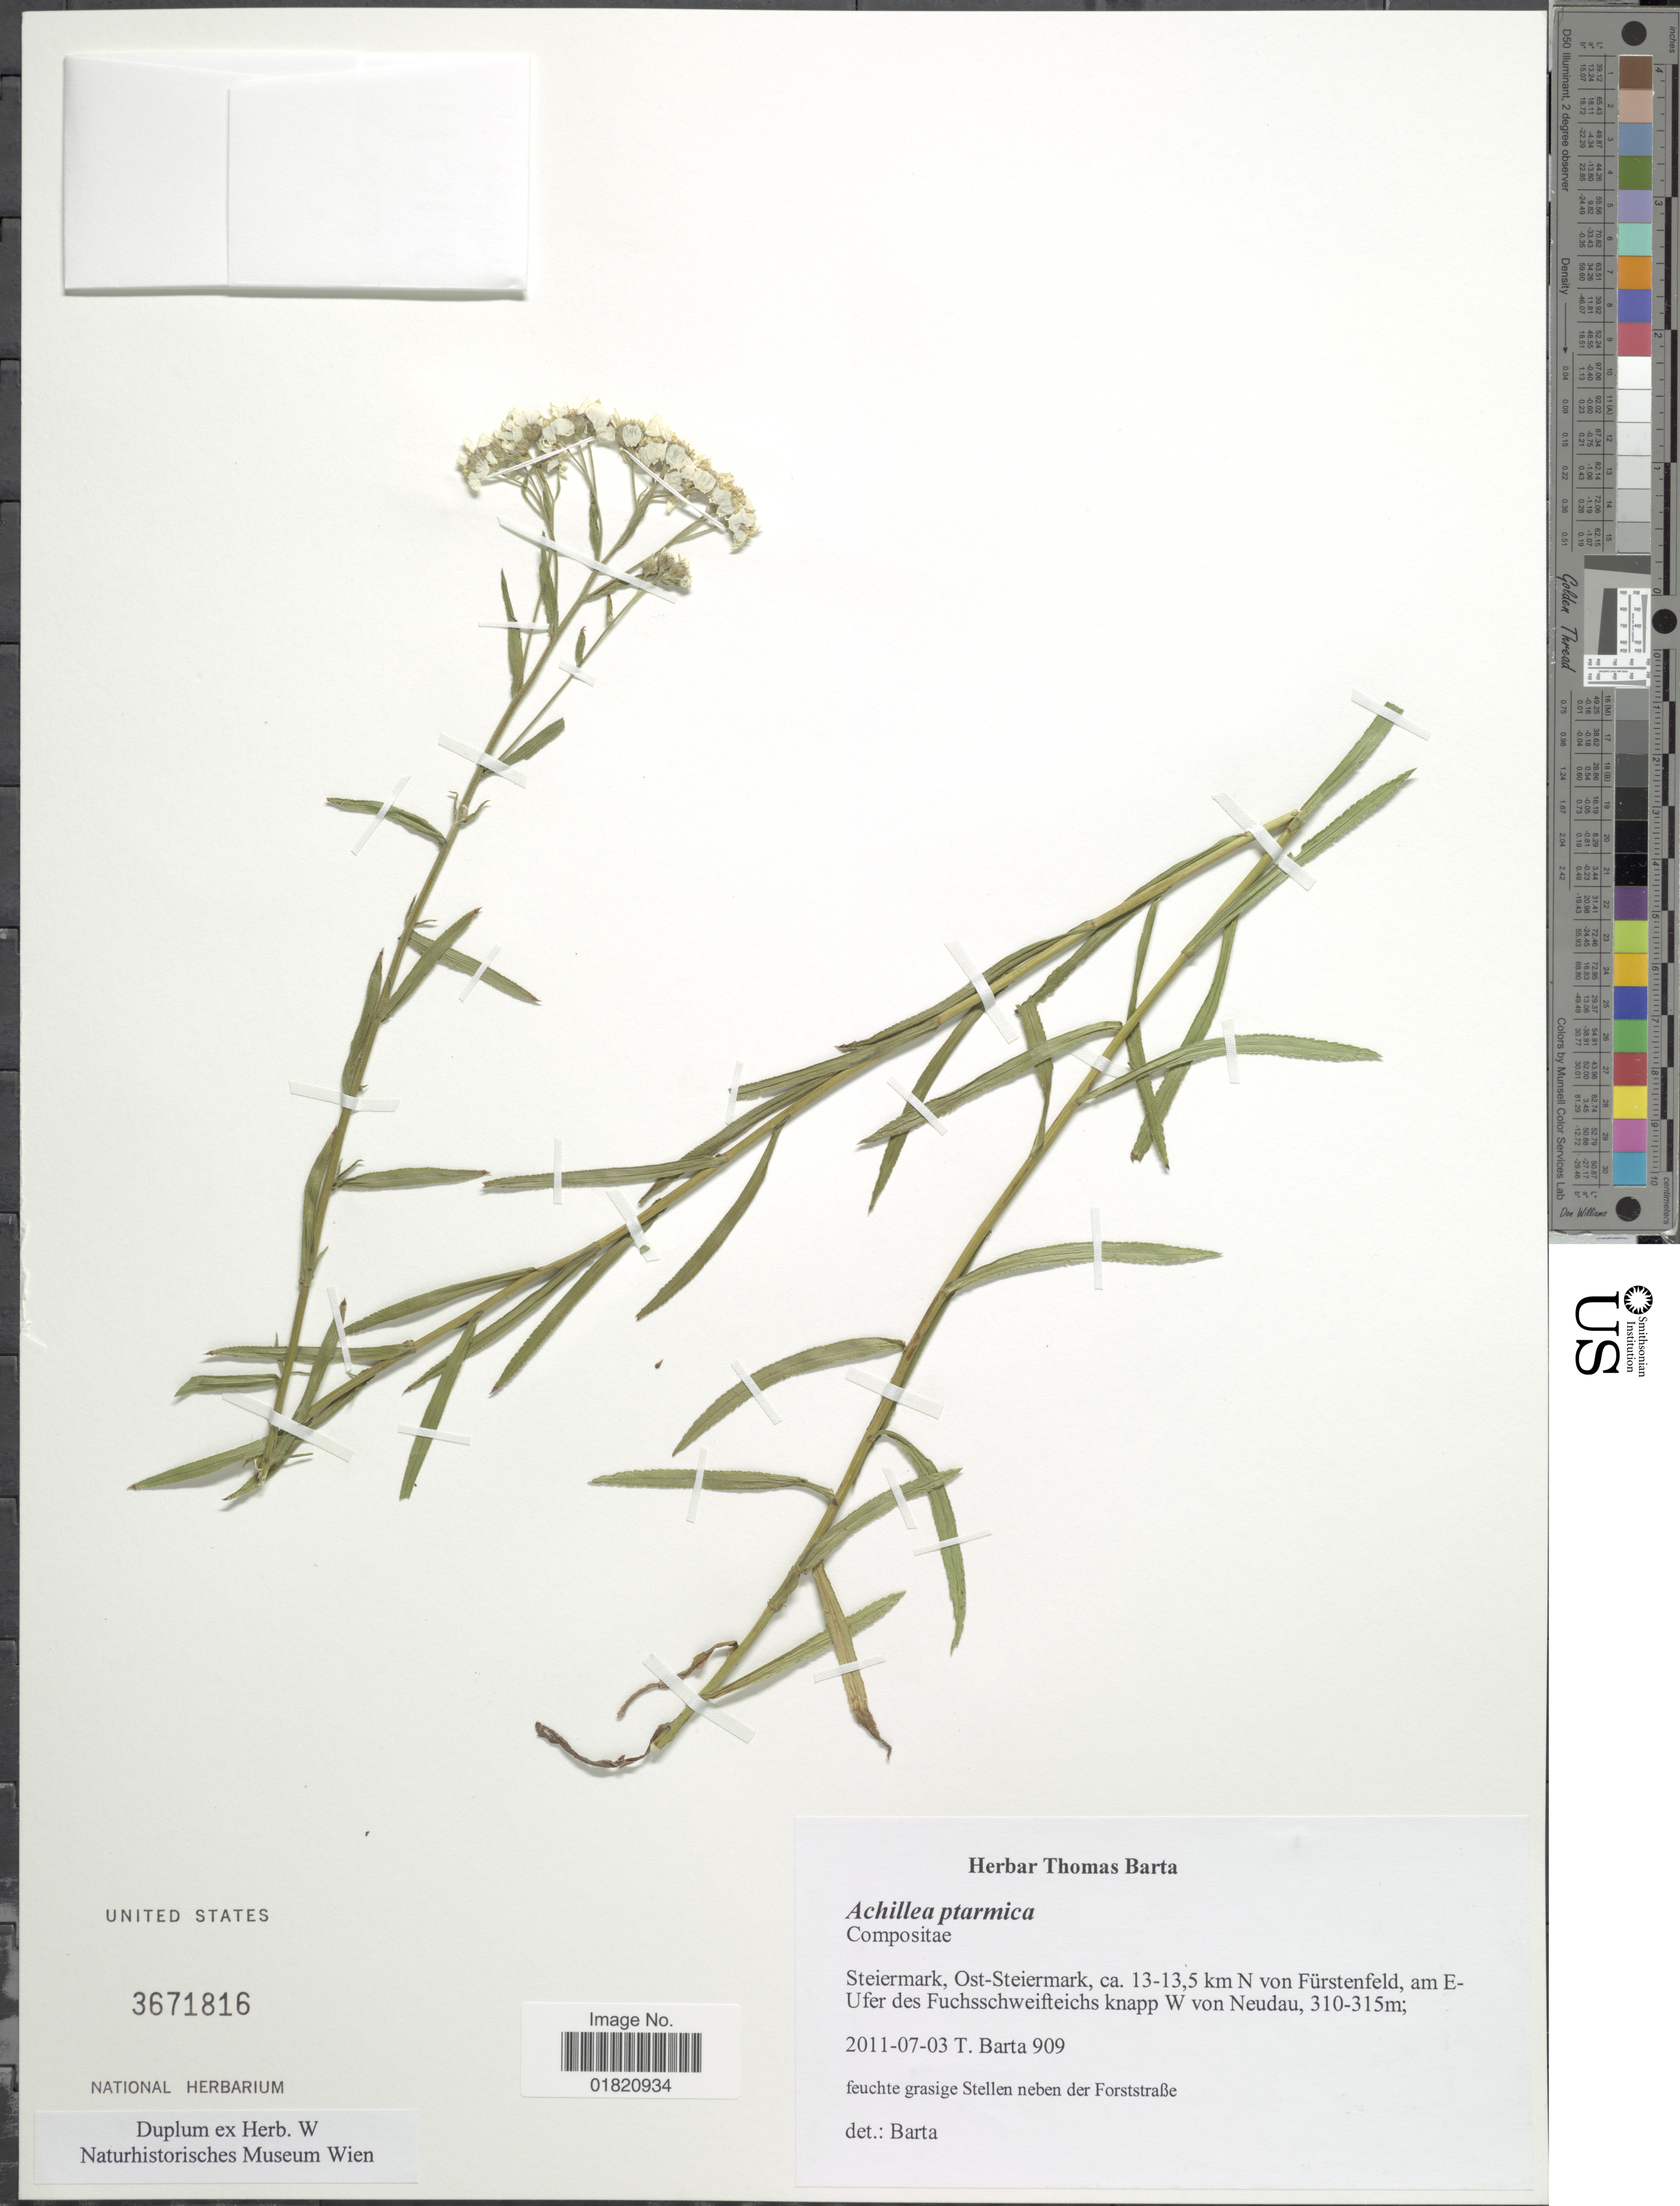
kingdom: Plantae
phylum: Tracheophyta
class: Magnoliopsida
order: Asterales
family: Asteraceae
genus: Achillea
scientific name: Achillea ptarmica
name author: L.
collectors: T. Barta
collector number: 909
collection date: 2011-07-03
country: Austria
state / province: Steiermark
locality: Ost-Steiermark, ca. 13-13,5 km N von Fürstenfeld, am E-Ufer der Fuchsschweifteichs knapp W von Neudau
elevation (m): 310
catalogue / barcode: US 3671816